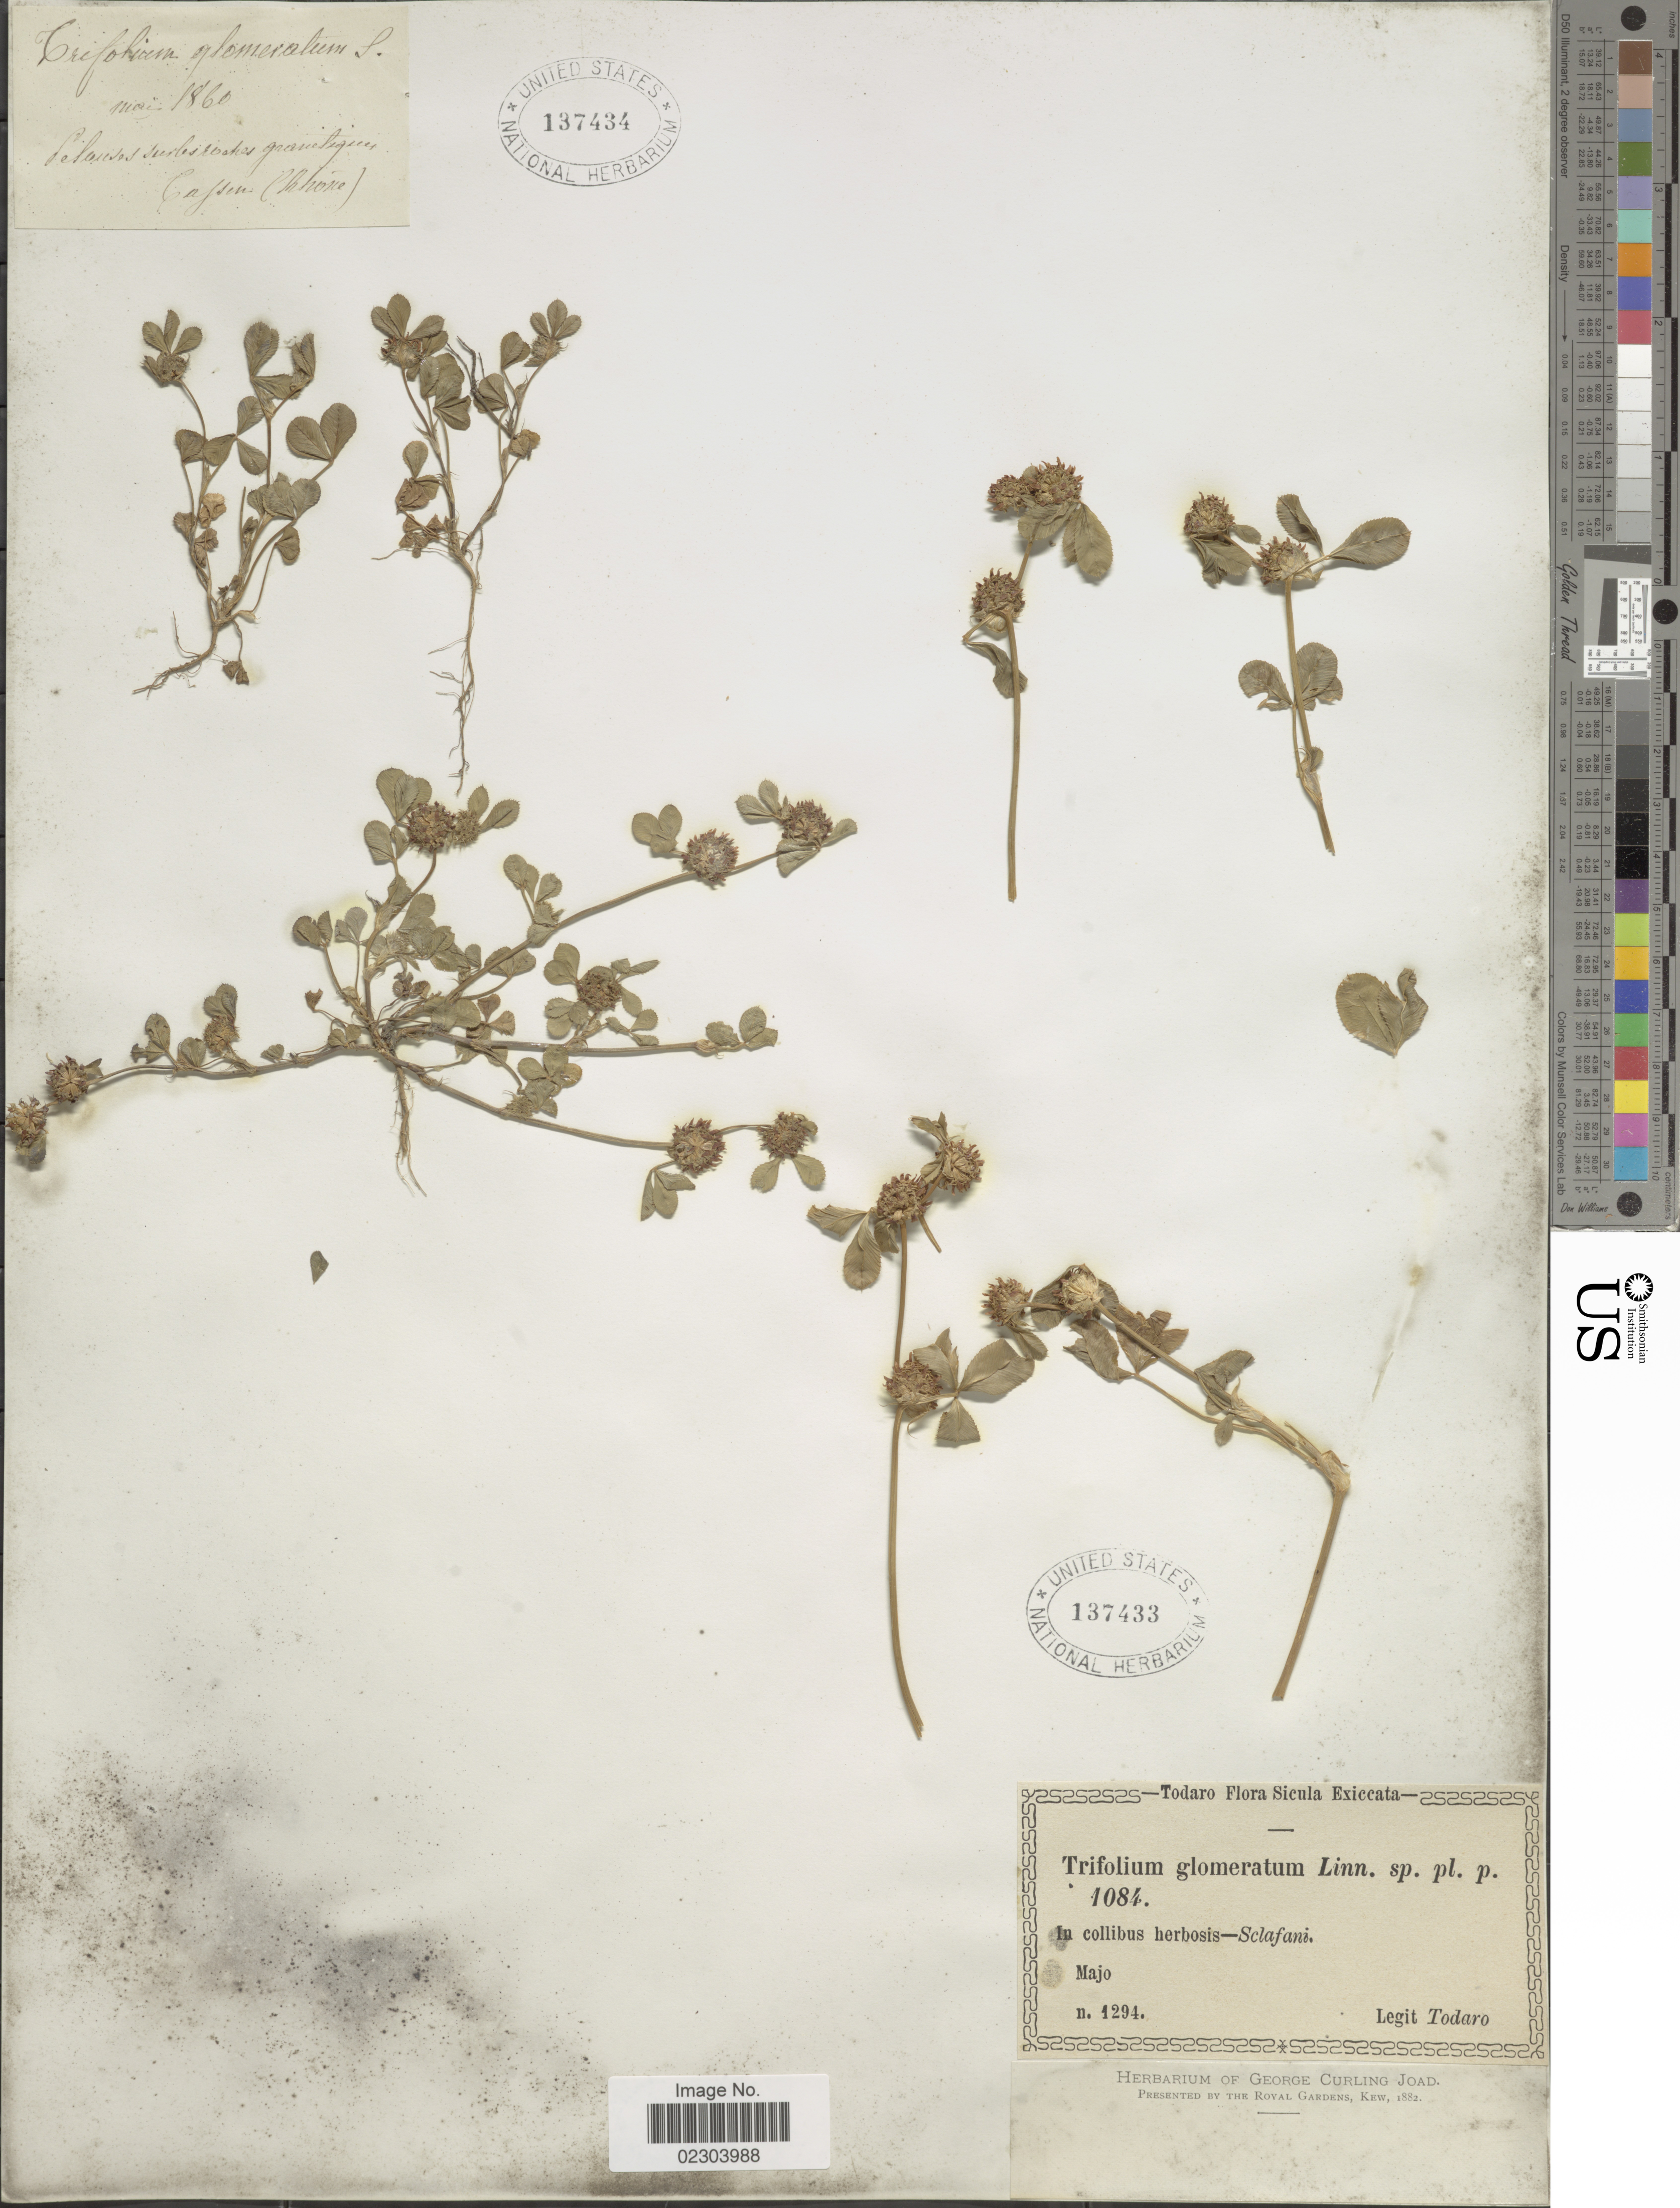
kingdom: Plantae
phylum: Tracheophyta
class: Magnoliopsida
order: Fabales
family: Fabaceae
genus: Trifolium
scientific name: Trifolium glomeratum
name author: L.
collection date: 1860-05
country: France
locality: Lelandes surbesantes graviligues, cassen (rhone) [interpreted]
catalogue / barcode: US 137434-2